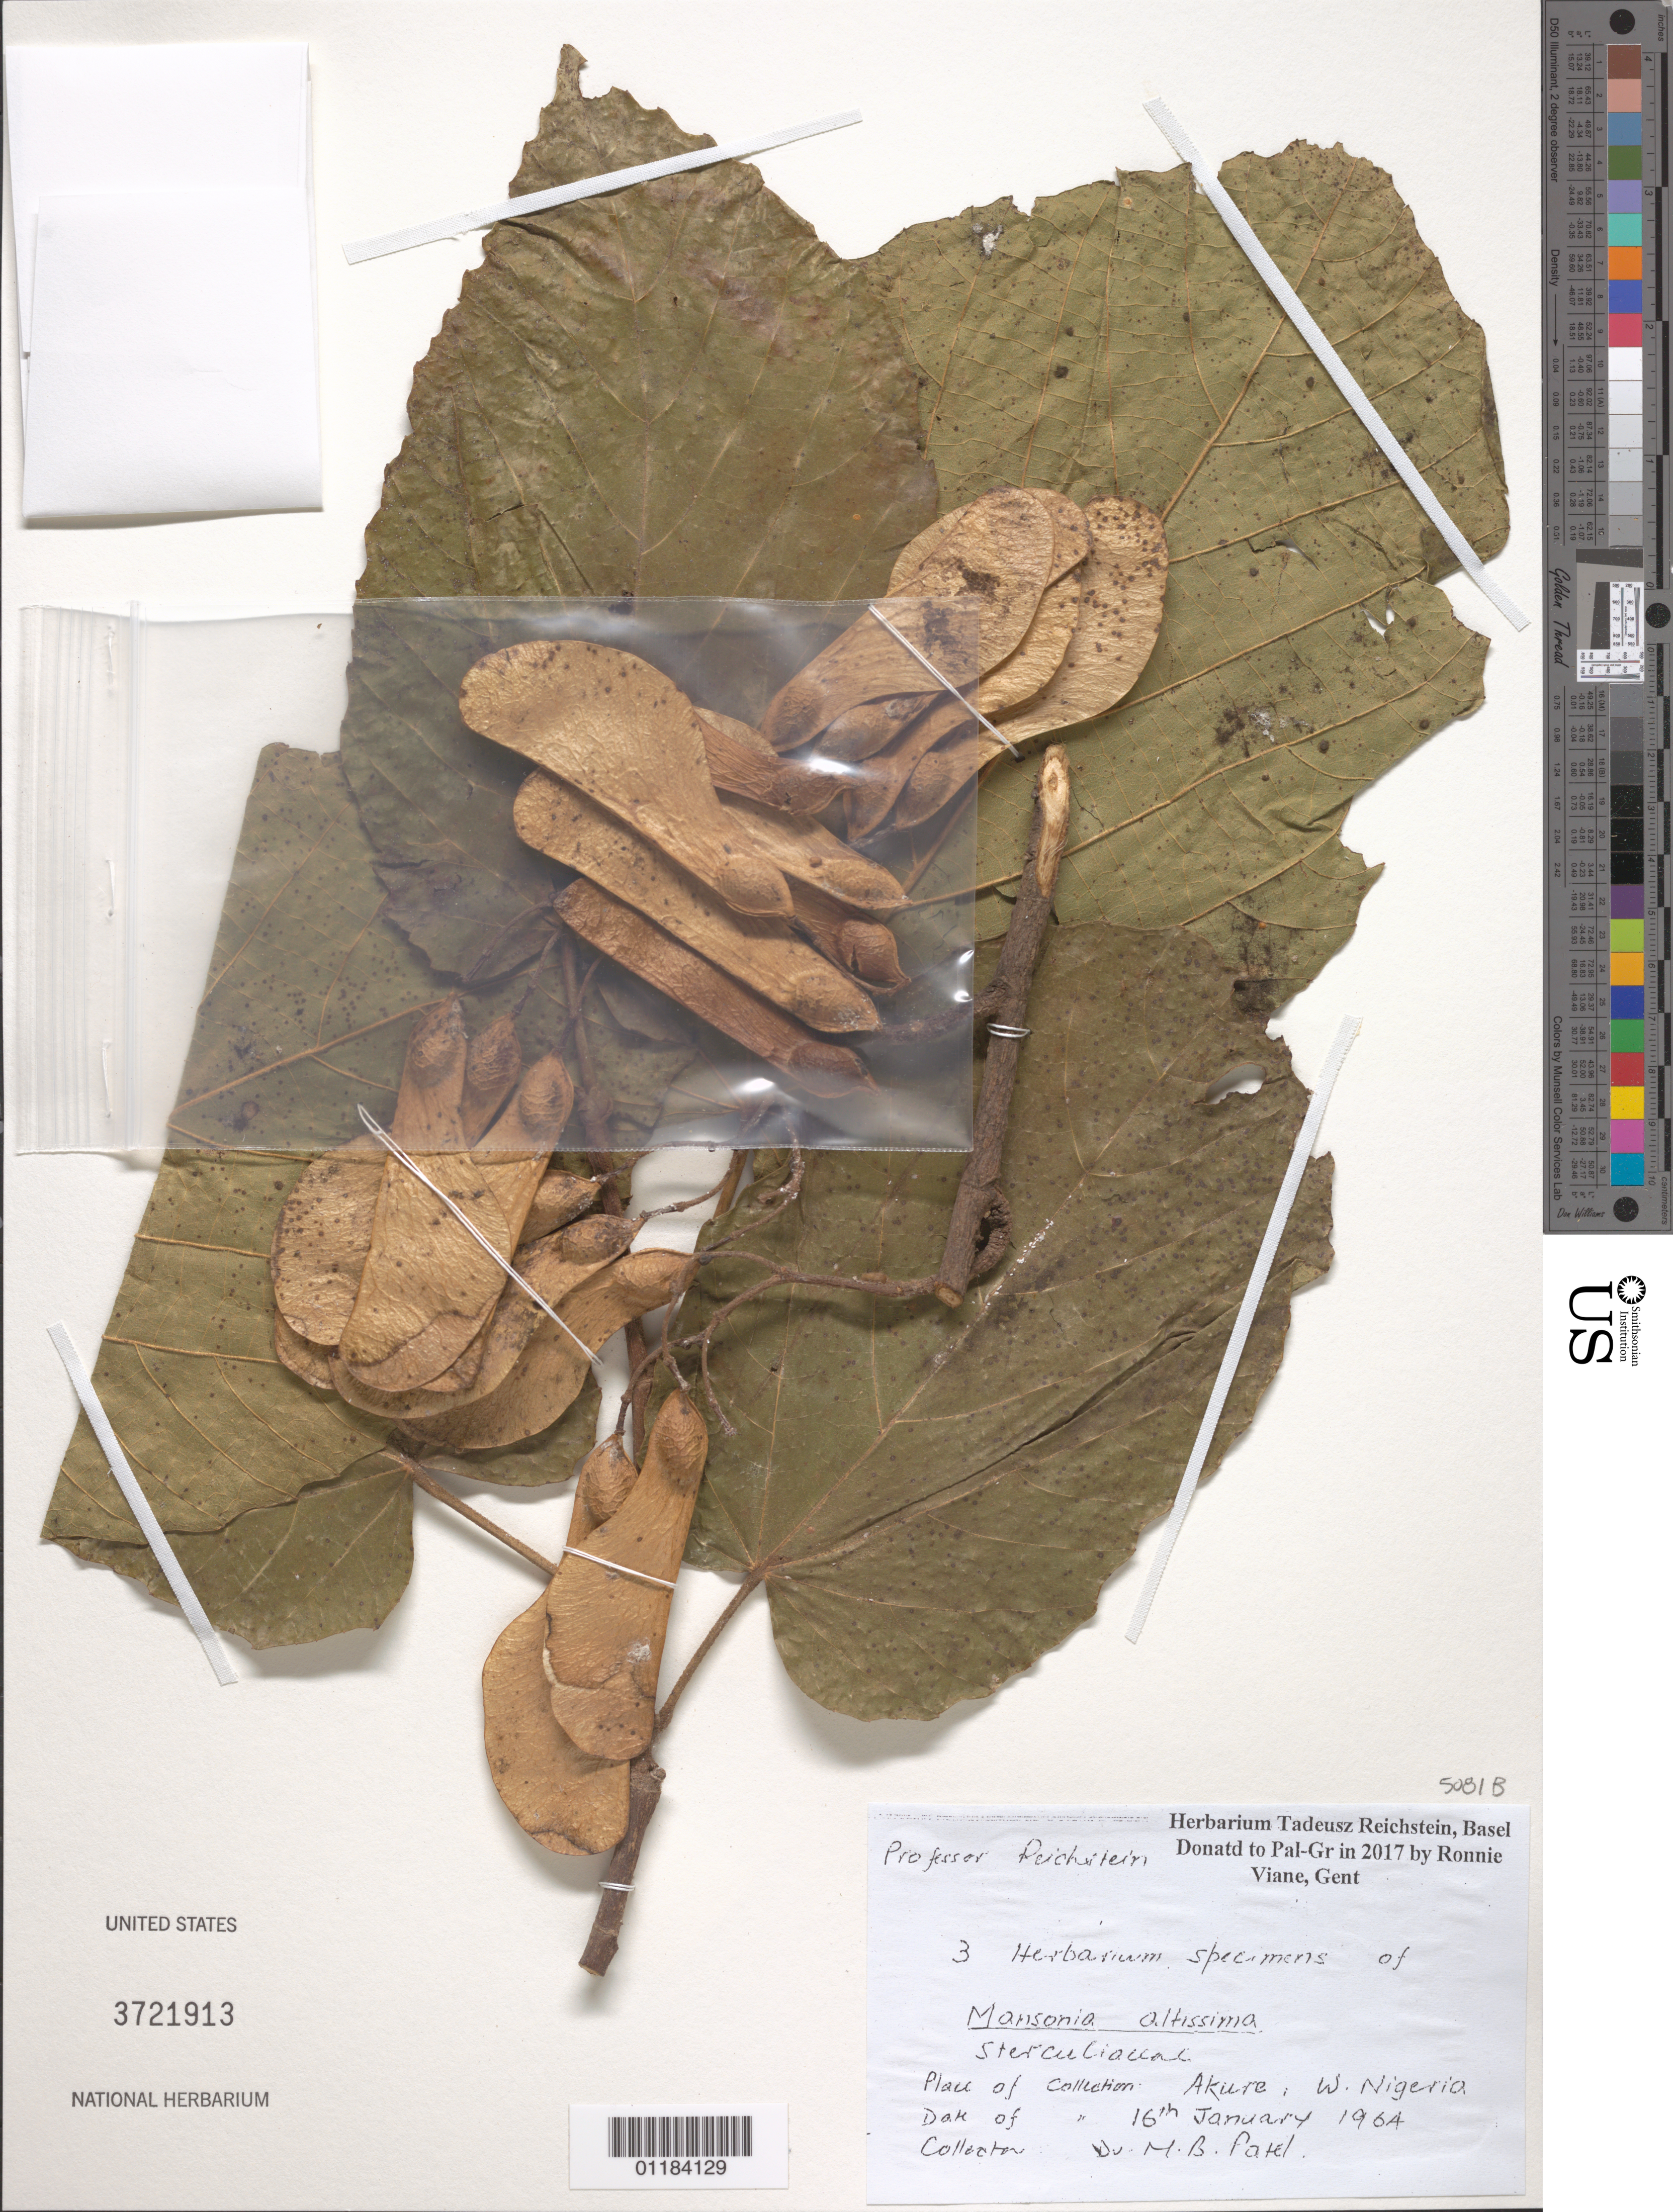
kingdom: Plantae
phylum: Tracheophyta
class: Magnoliopsida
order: Malvales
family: Malvaceae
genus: Mansonia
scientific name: Mansonia altissima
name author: (A. Chev.) A. Chev.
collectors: M. Patel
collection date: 1964-01-16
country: Nigeria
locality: Akure, W. Nigeria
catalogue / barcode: US 3721913